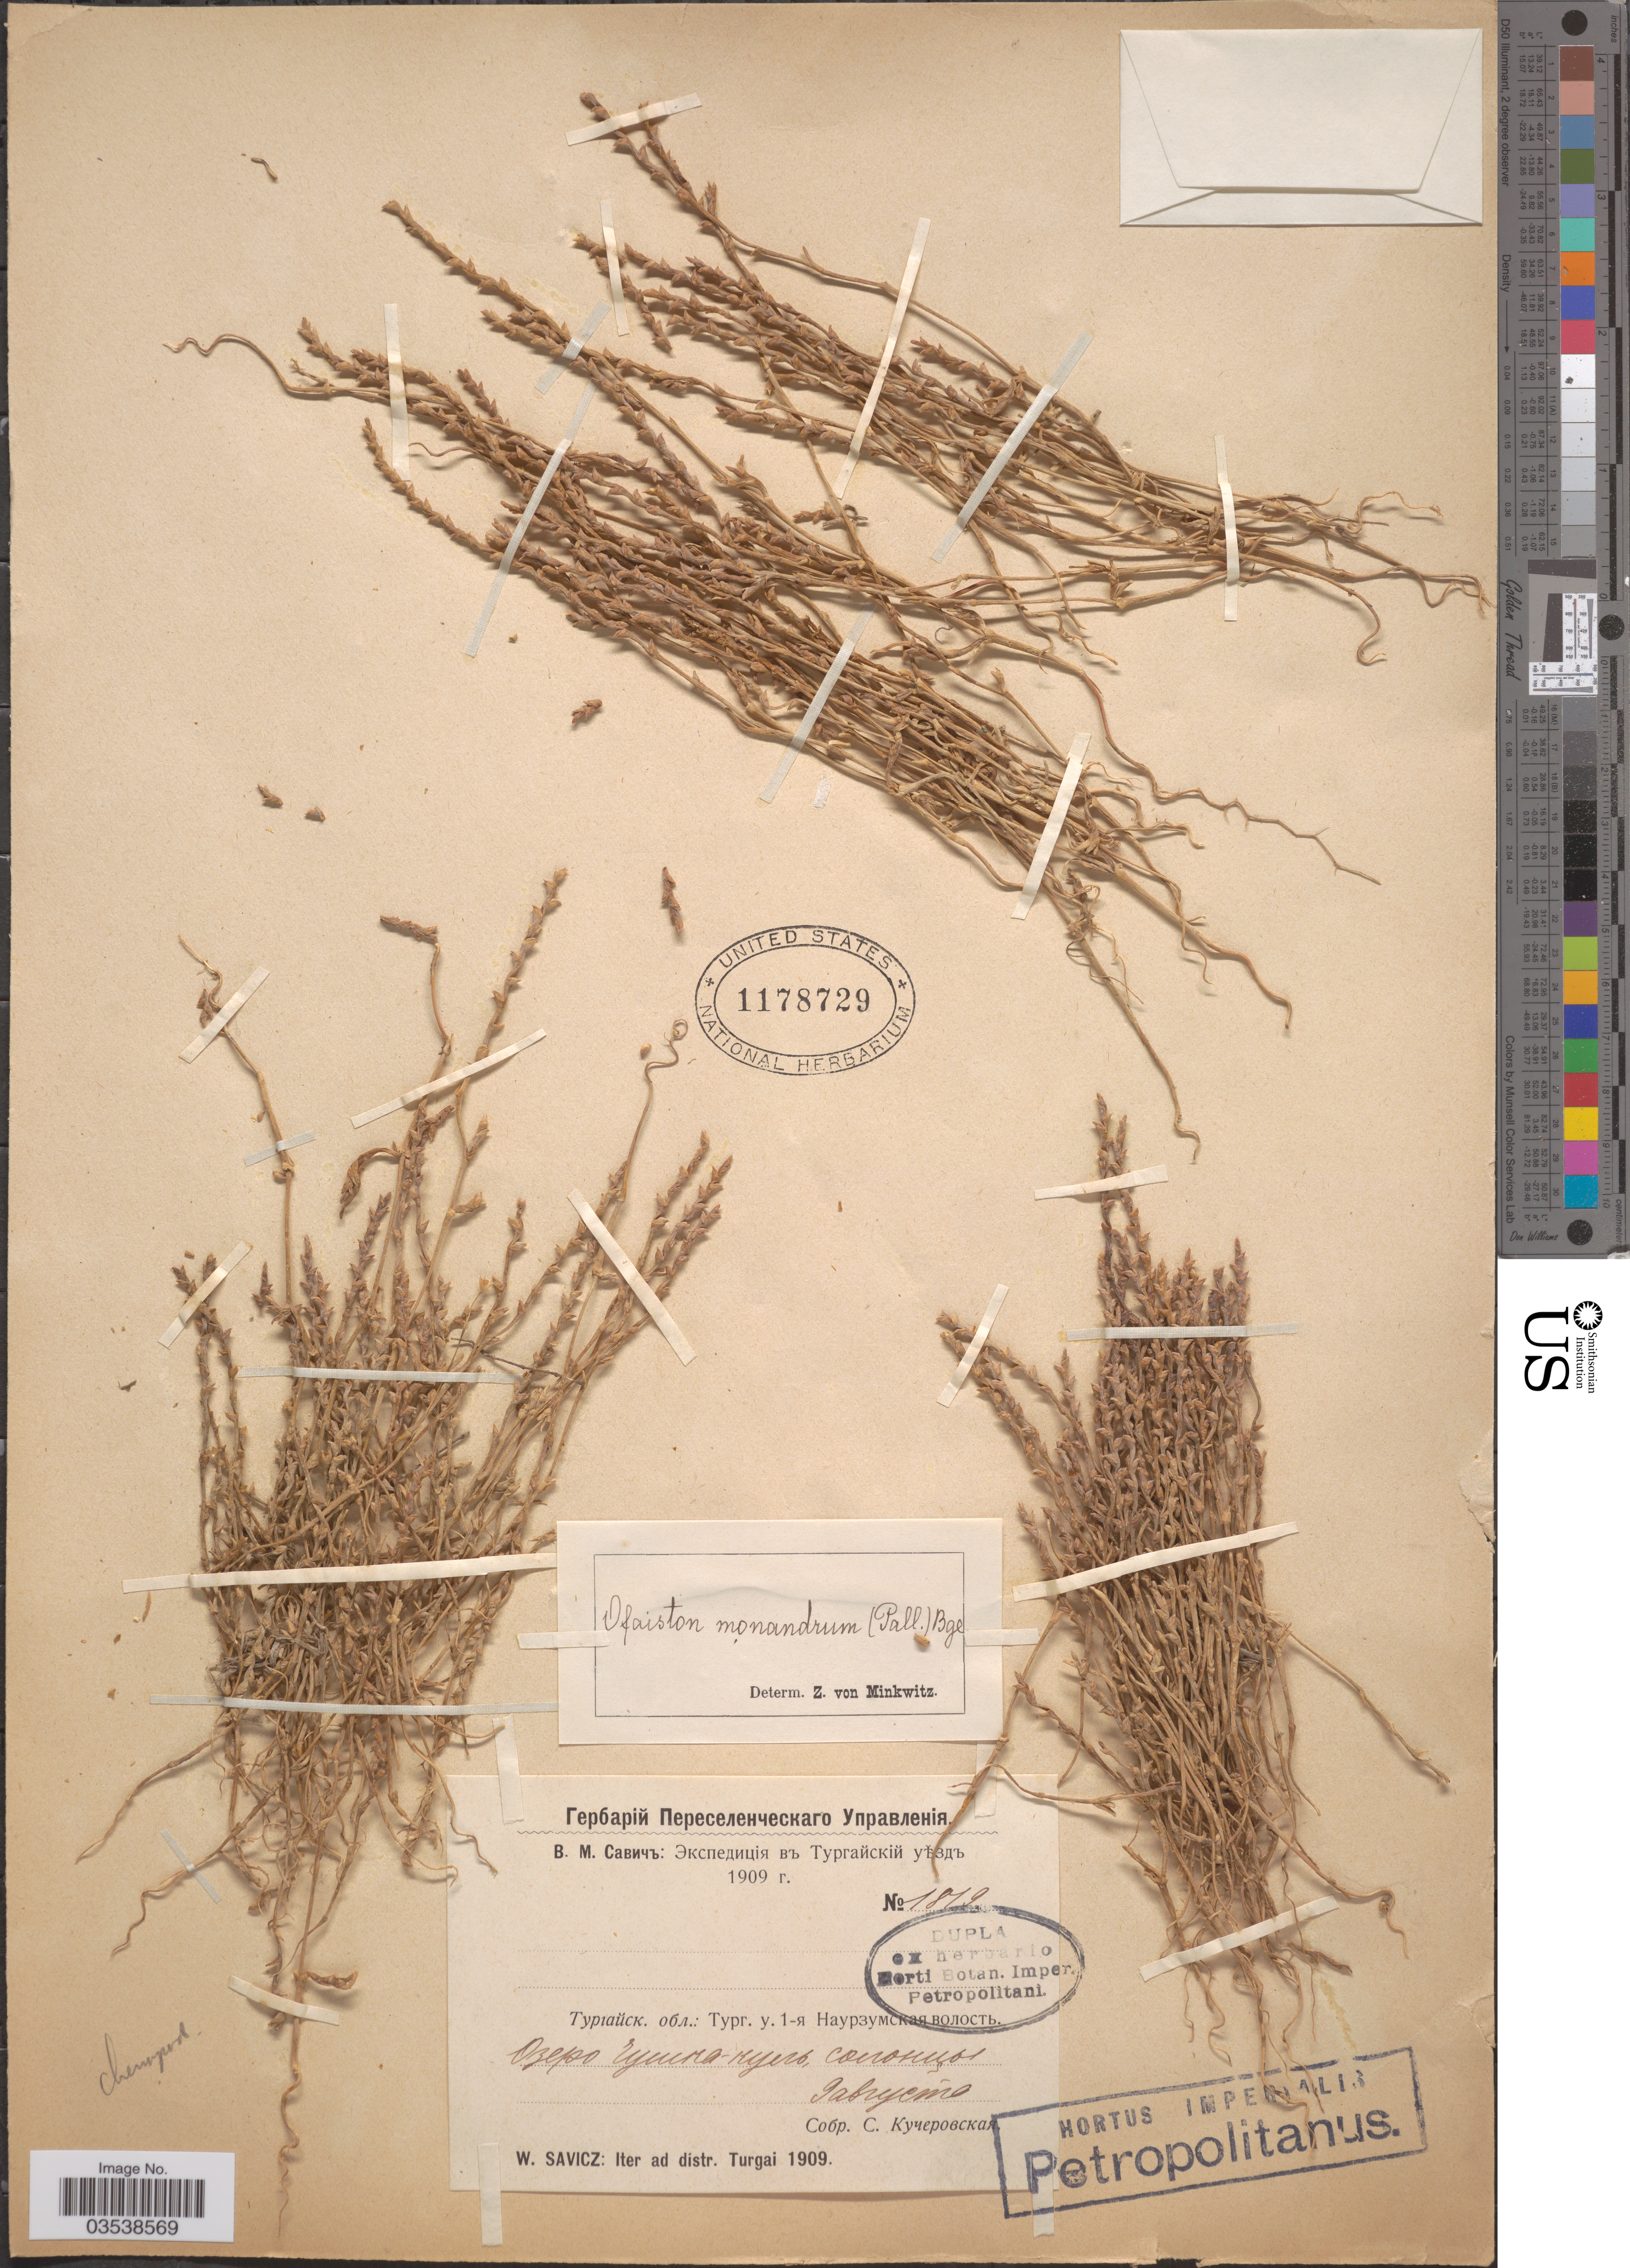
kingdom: Plantae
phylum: Tracheophyta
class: Magnoliopsida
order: Caryophyllales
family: Amaranthaceae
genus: Ofaiston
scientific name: Ofaiston monandrum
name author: Moq.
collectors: C. Kucherovskaya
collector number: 1819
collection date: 1909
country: Kazakhstan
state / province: Qustanay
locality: Naurzumskiy Rayon, Lake Chushka-Kul. Iter ad distr. Turgai.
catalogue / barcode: US 1178729